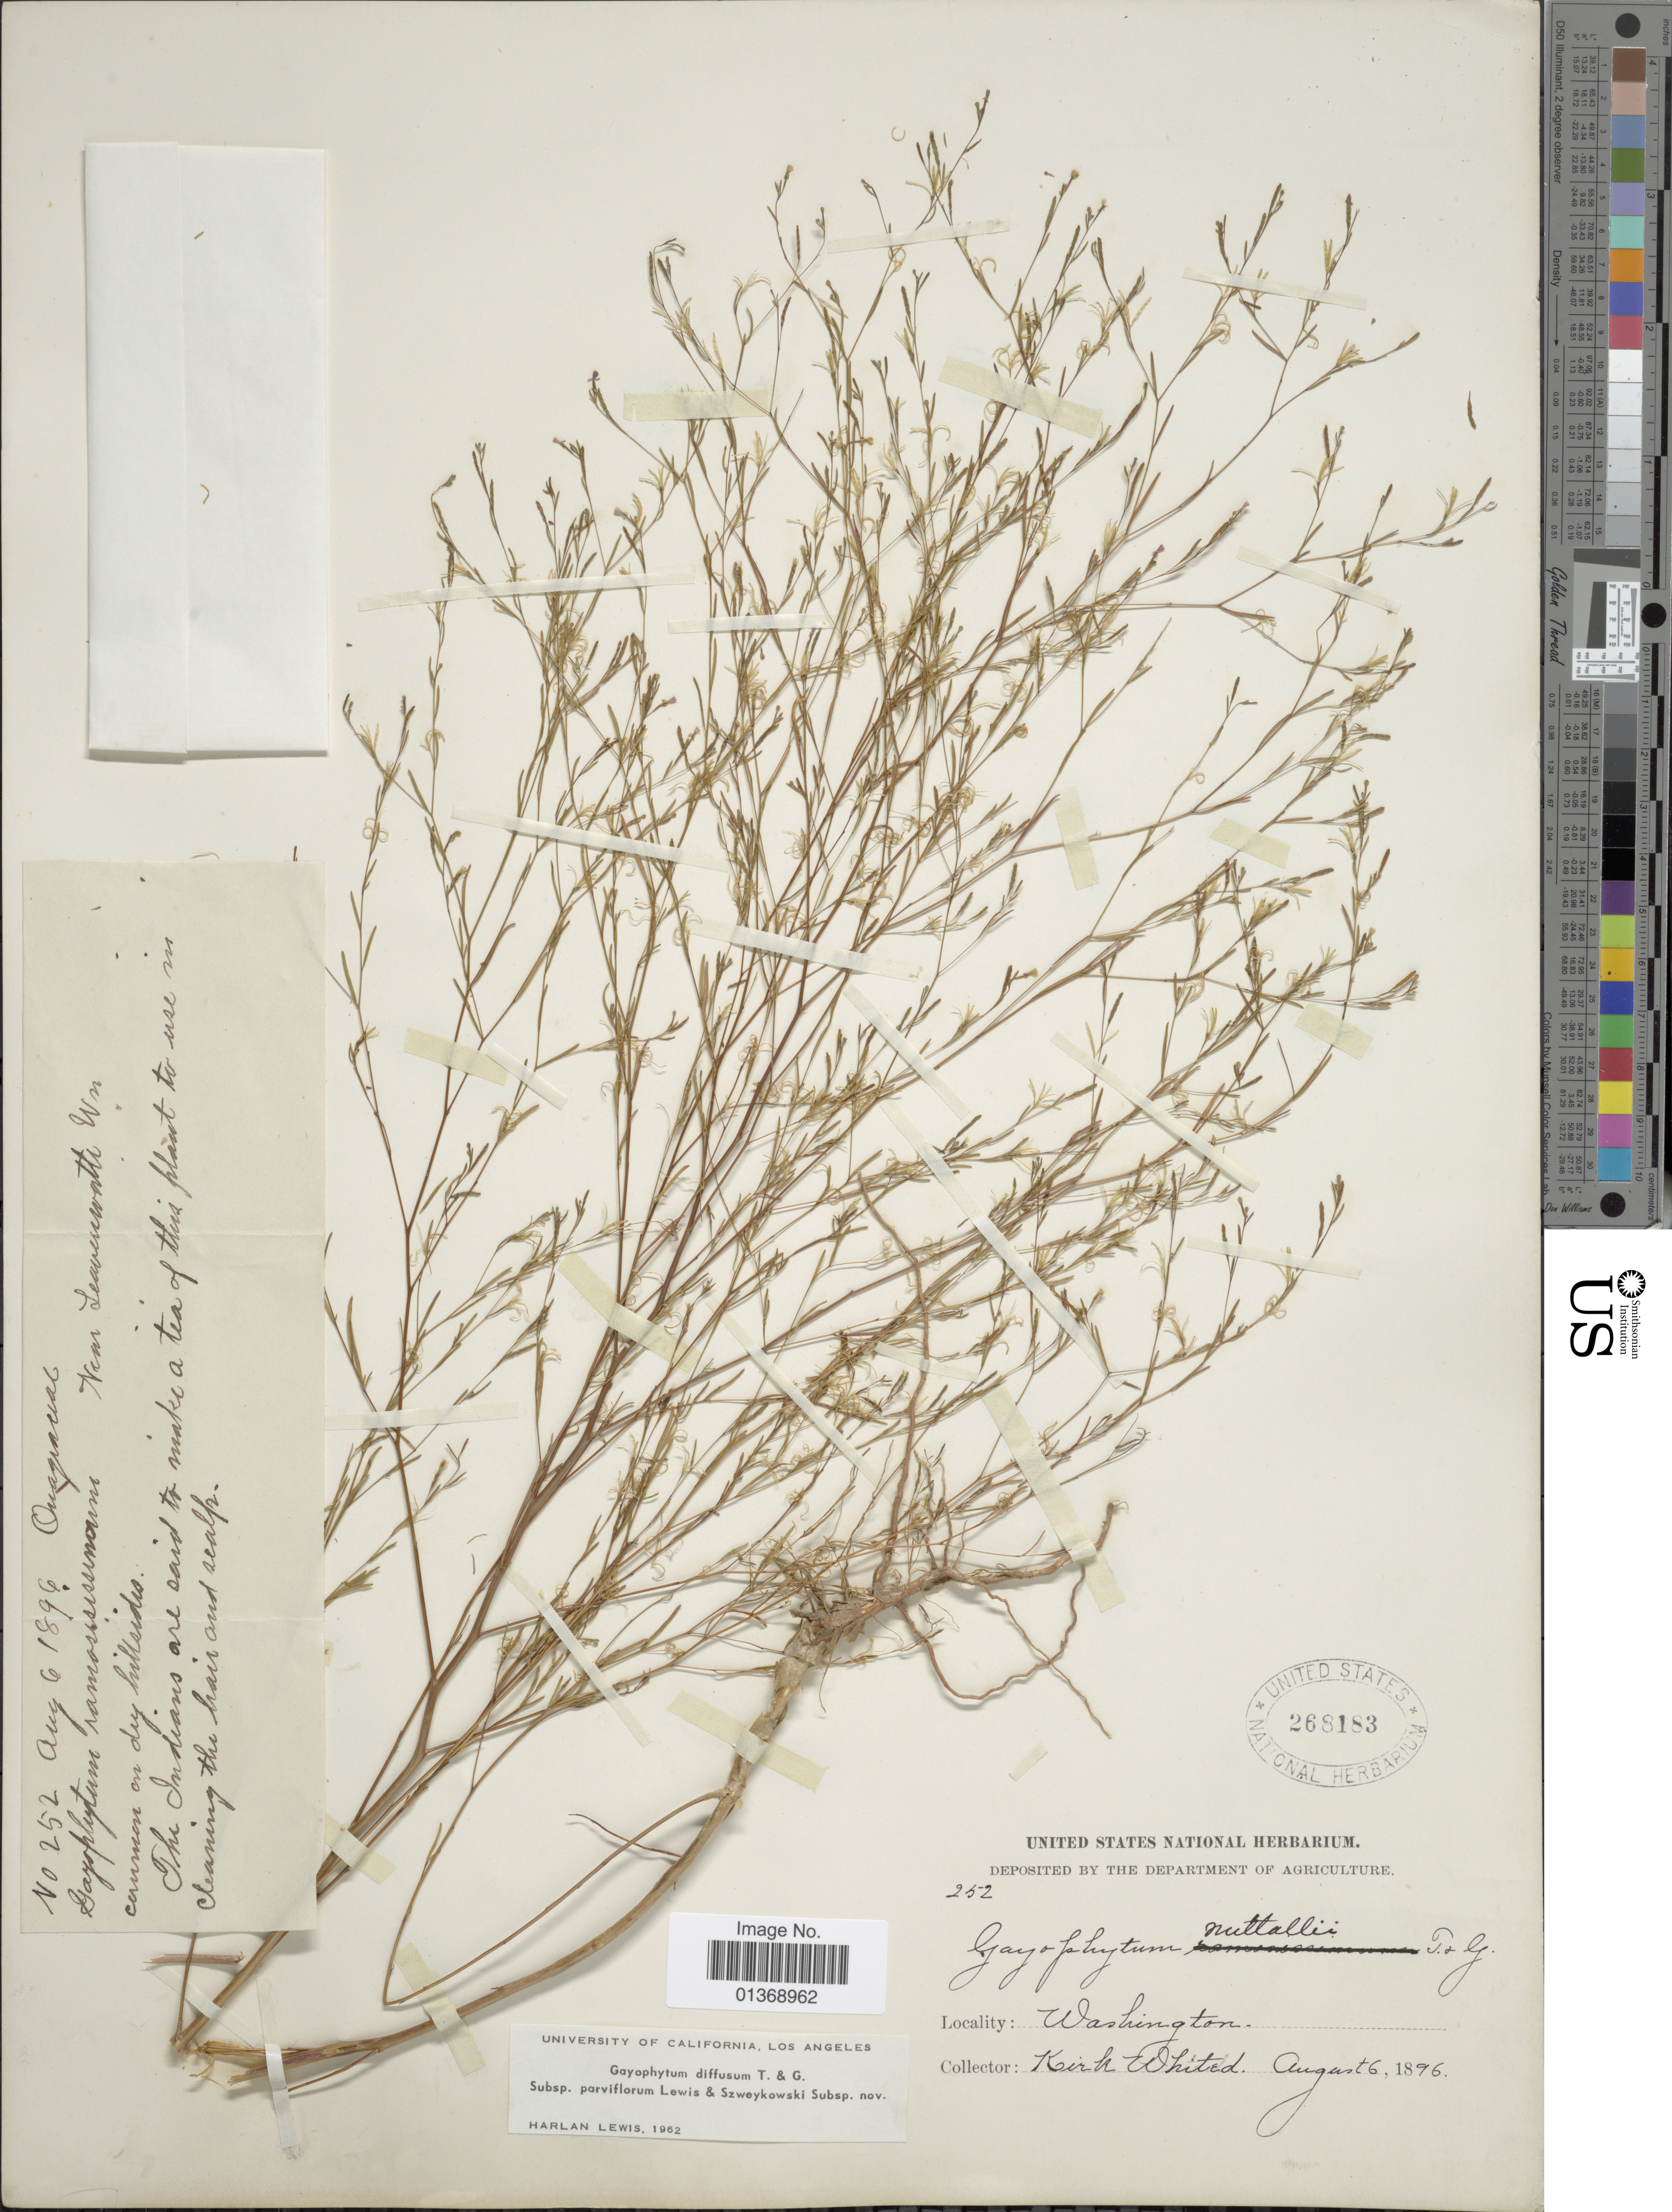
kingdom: Plantae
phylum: Tracheophyta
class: Magnoliopsida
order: Myrtales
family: Onagraceae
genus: Gayophytum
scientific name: Gayophytum diffusum subsp. parviflorum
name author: F. H. Lewis & Szweyk.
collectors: K. Whited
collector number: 252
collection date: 1896-08-06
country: United States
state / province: Washington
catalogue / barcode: US 268183